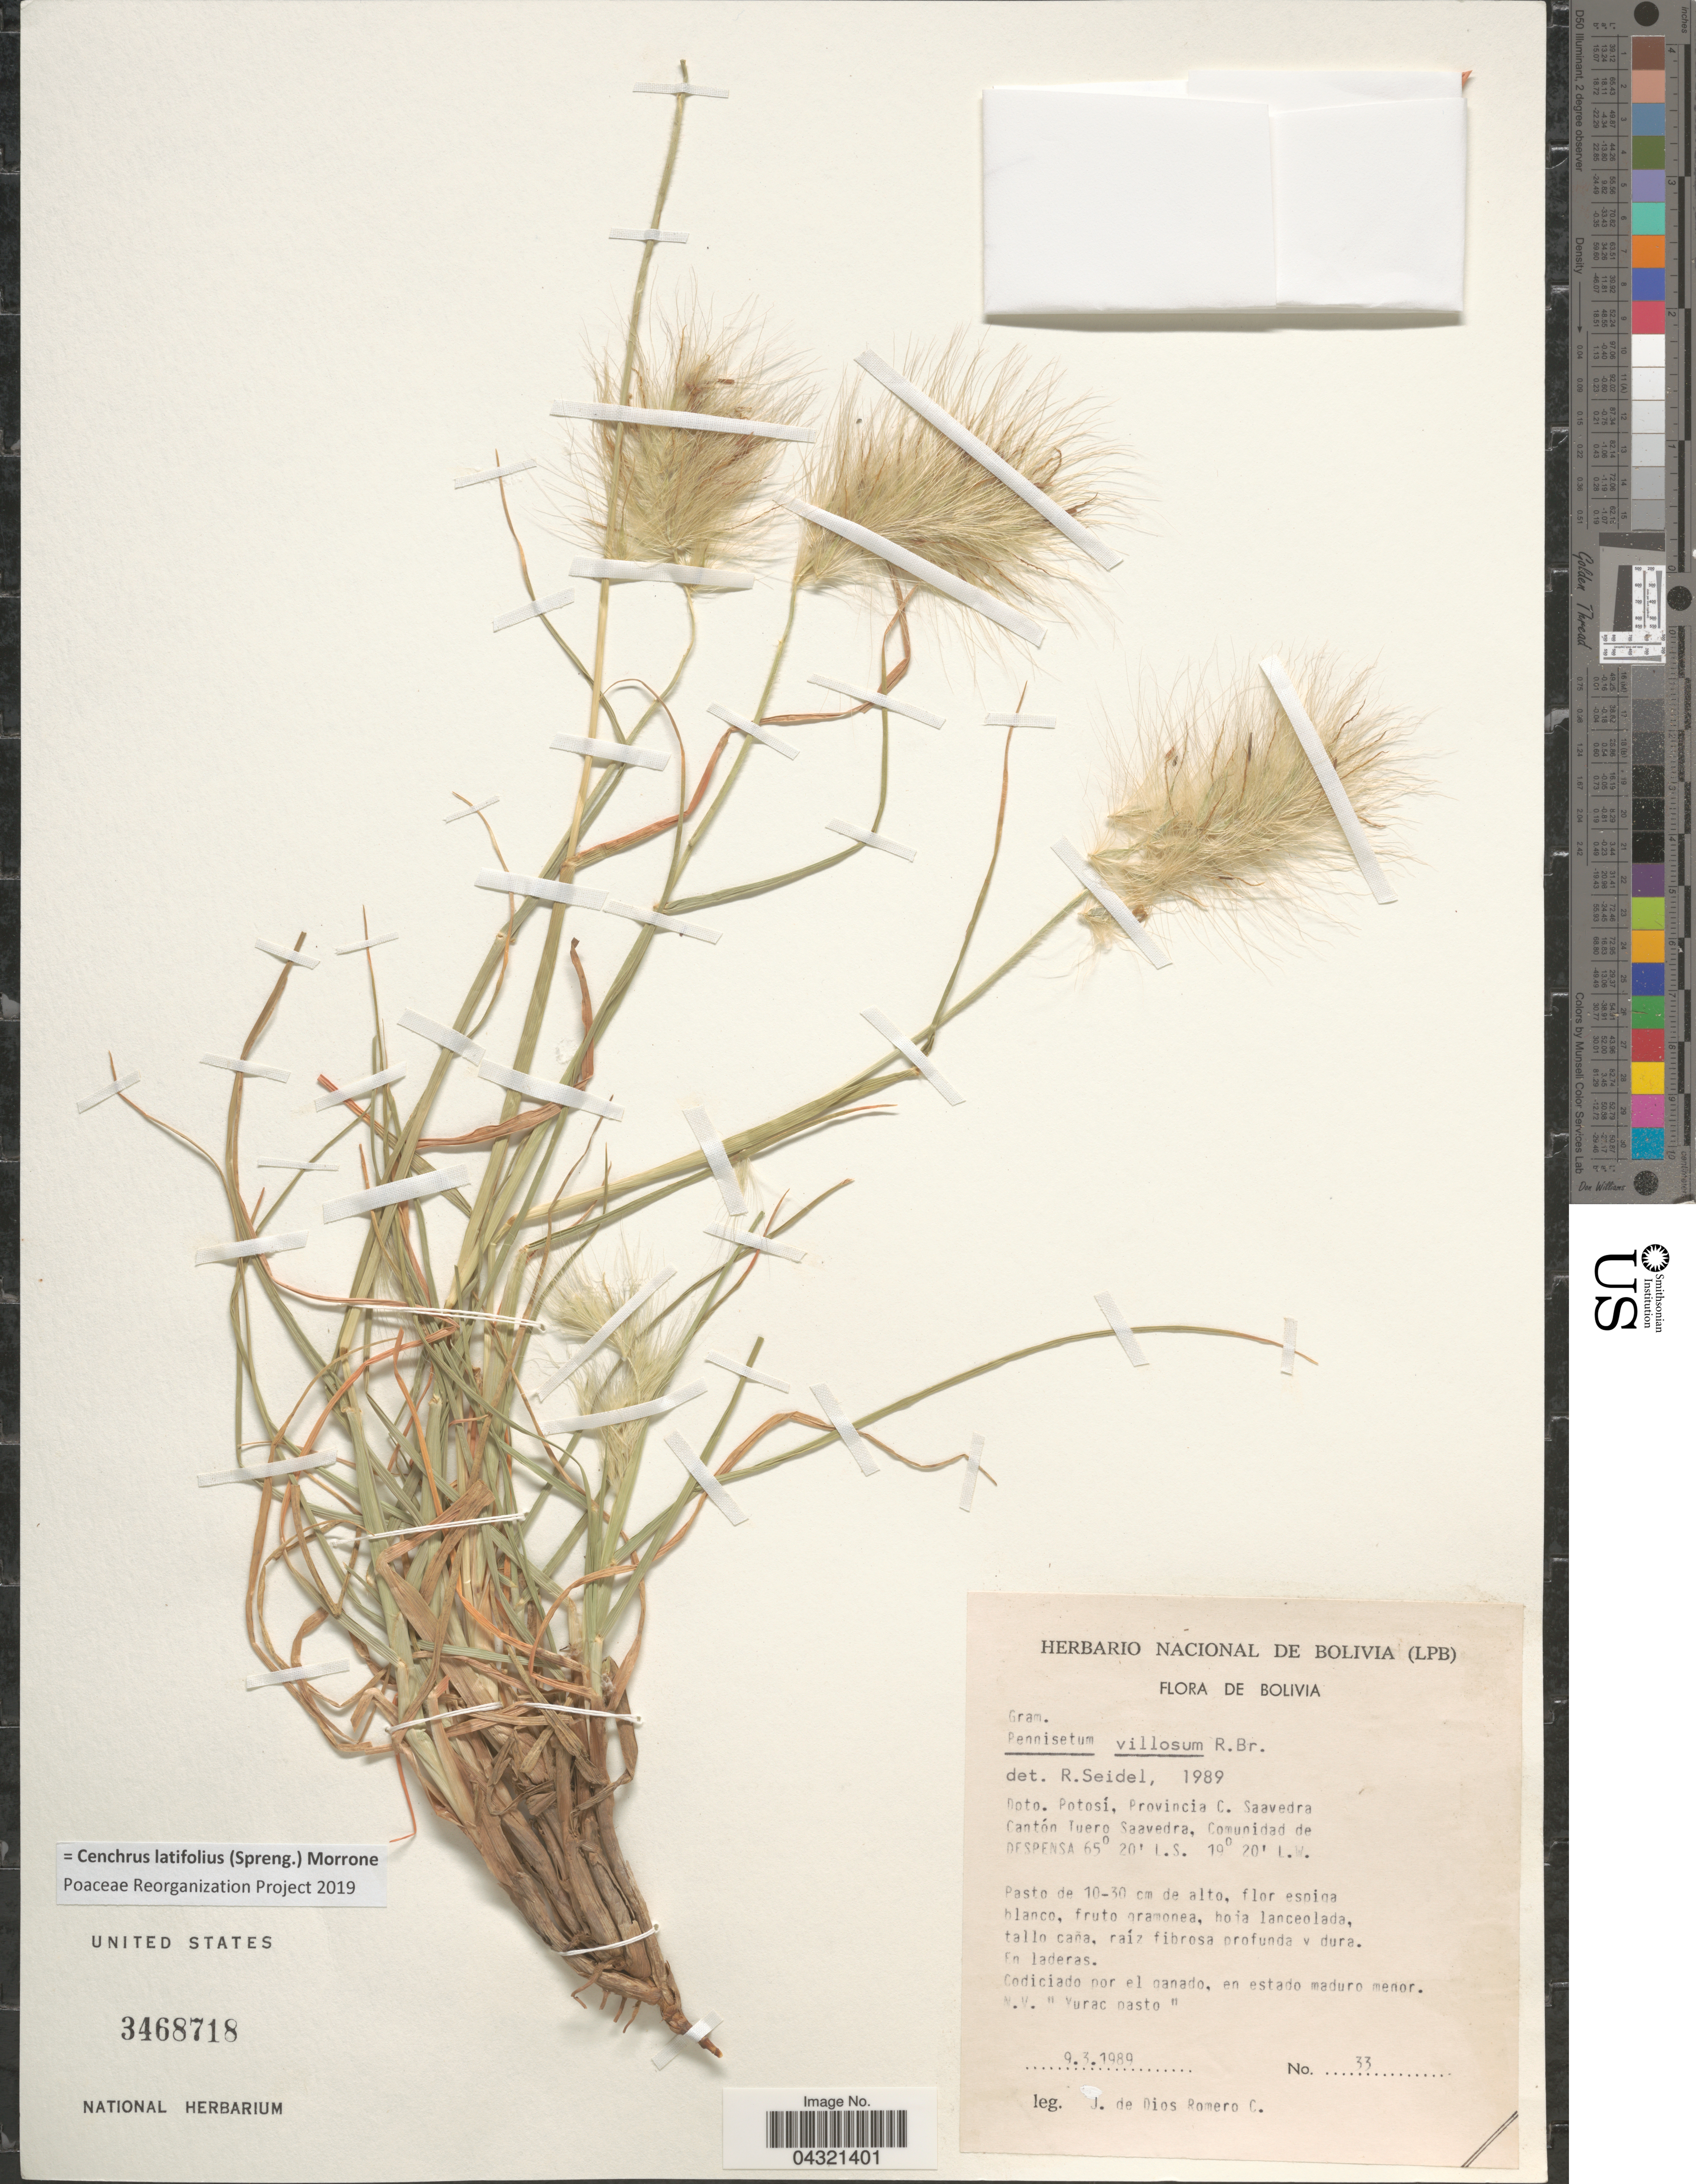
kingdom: Plantae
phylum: Tracheophyta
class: Liliopsida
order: Poales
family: Poaceae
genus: Cenchrus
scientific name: Cenchrus latifolius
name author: (Spreng.) Morrone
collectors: J. de Dios Romero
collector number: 33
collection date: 1989-03-09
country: Bolivia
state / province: Potosi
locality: Dpto. Potosí, Provincia C. Saavedra. Cantón Iuero Saavedra, Comunidad de Despensa.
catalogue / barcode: US 3468718